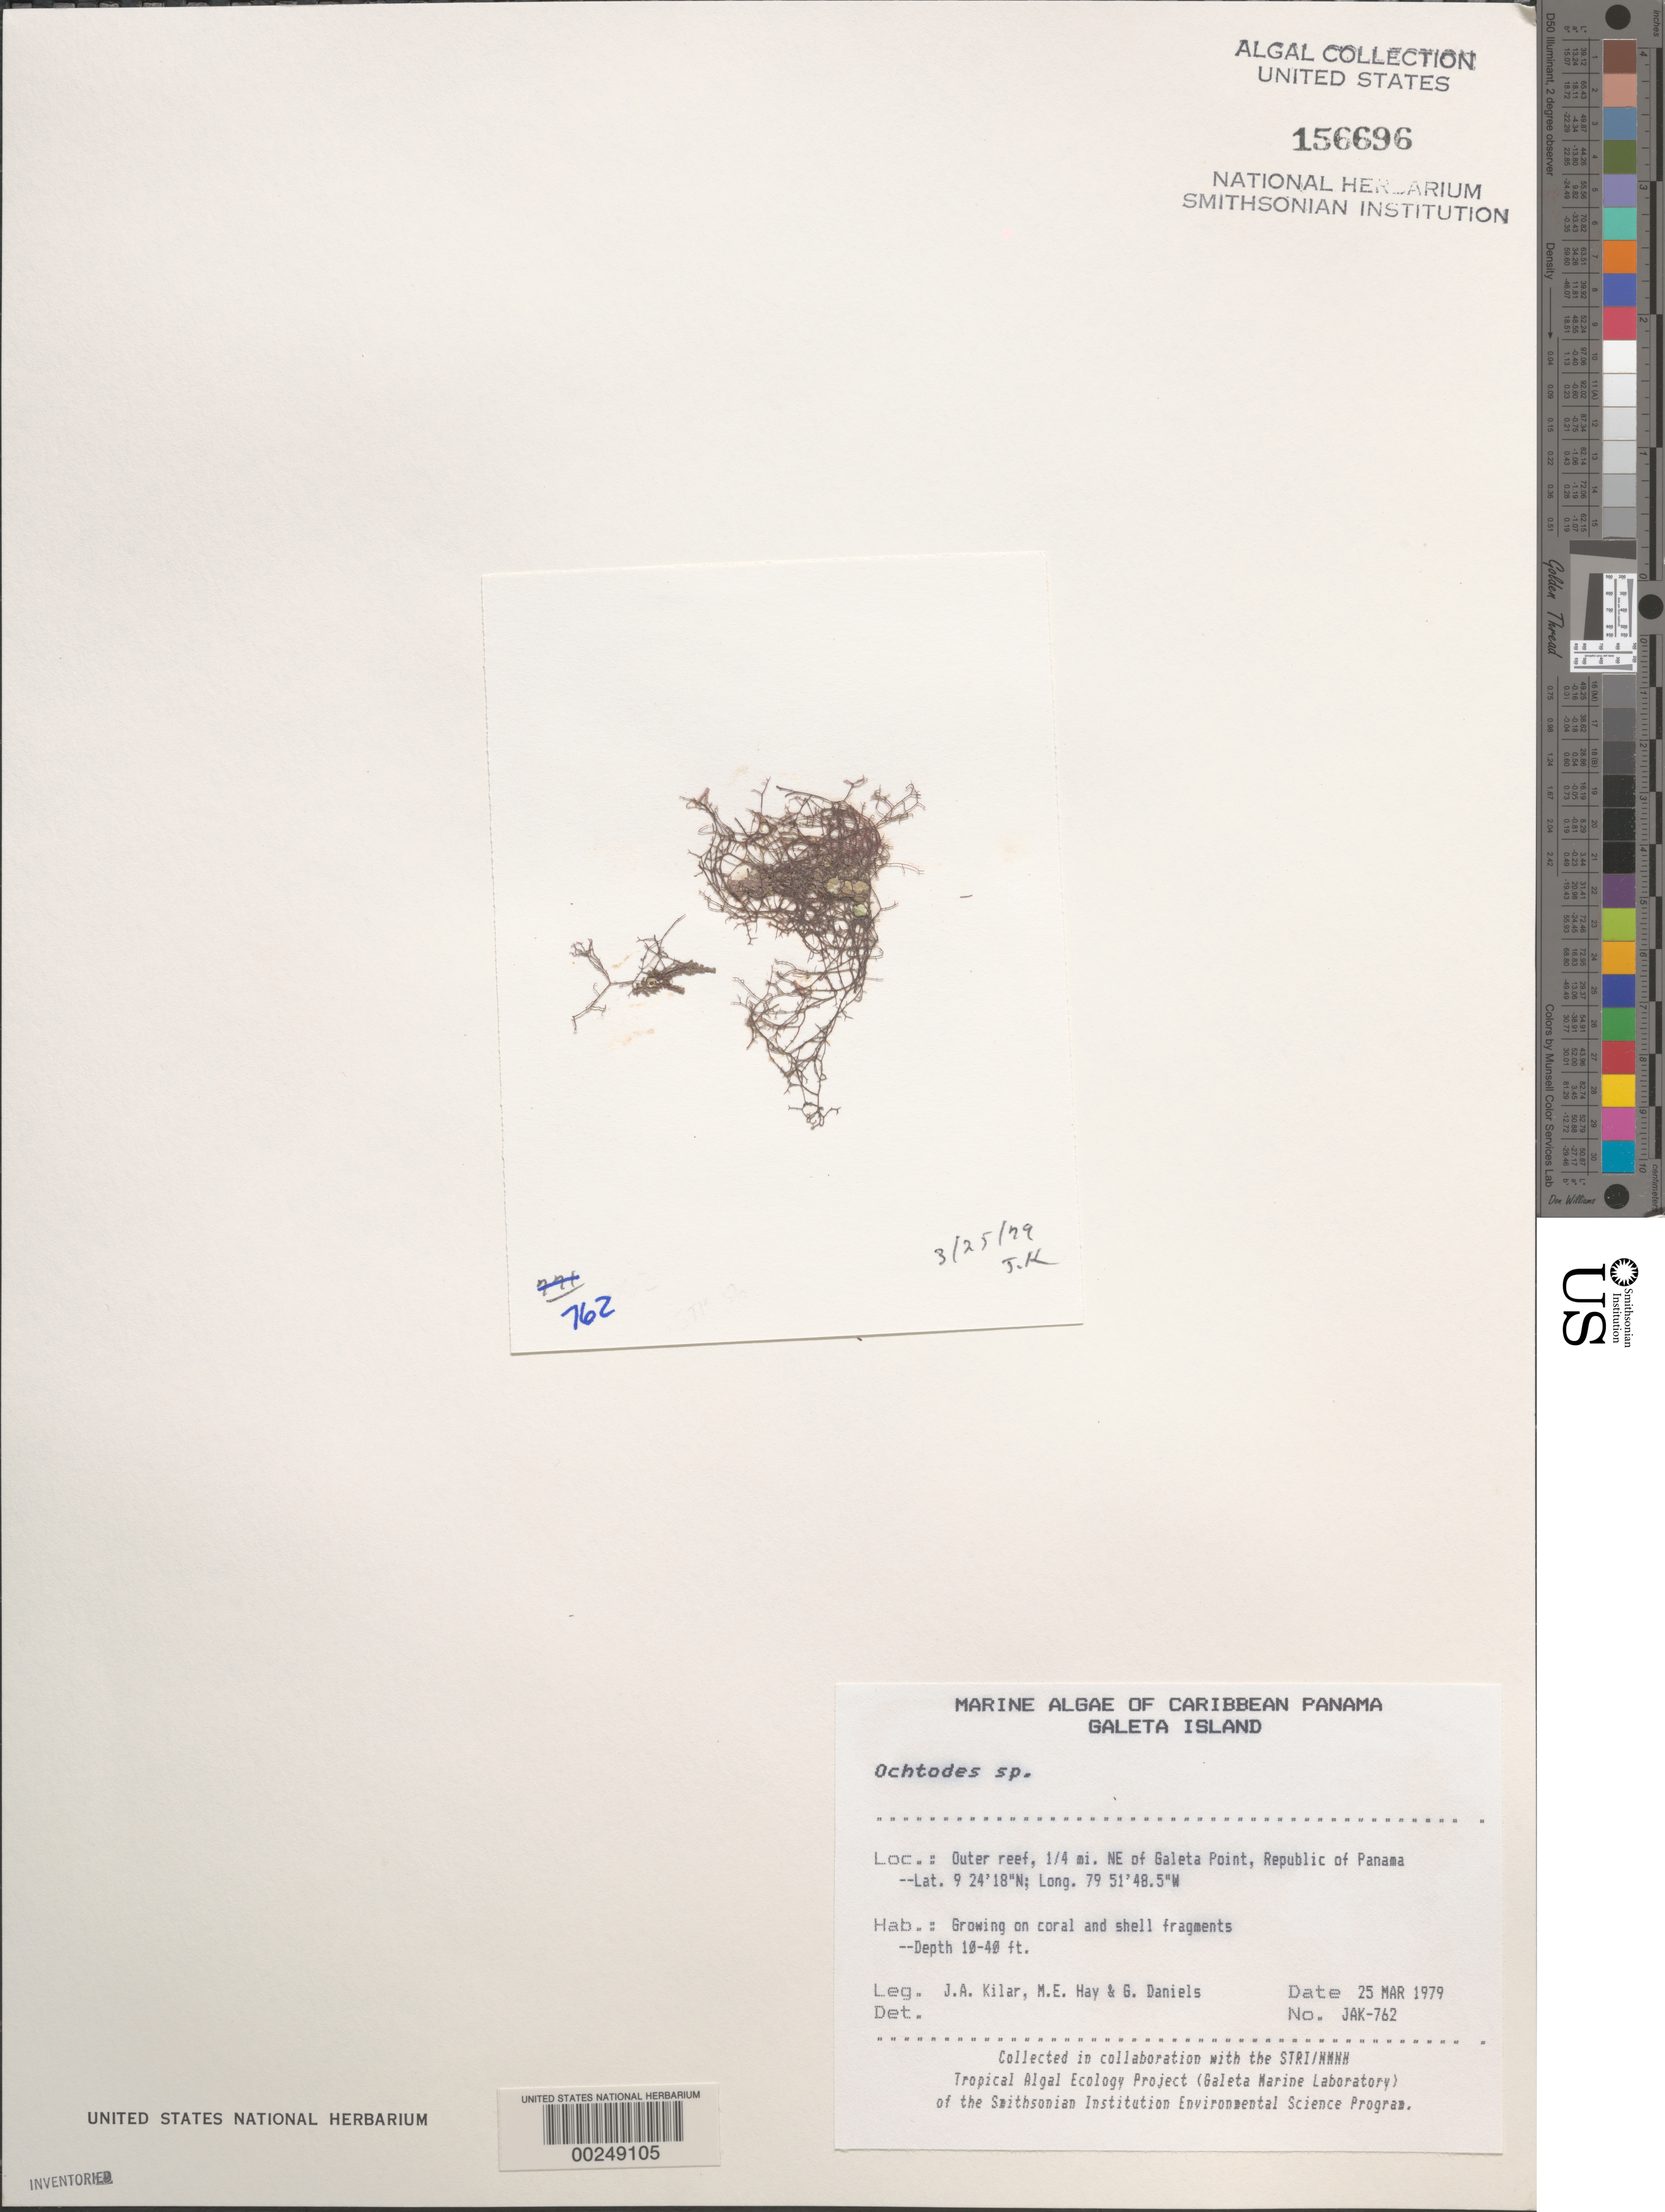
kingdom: Plantae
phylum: Rhodophyta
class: Florideophyceae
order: Gigartinales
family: Rhizophyllidaceae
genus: Ochtodes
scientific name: Ochtodes sp.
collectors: J. A. Kilar, M. E. Hay & G. S. Daniels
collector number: JAK-762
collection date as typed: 25 Mar 1979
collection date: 1979-03-25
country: Panama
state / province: Colón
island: Galeta Island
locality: Reef 1/4th mile northeast of Galeta Point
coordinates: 9 24'18"N, 79 51'48.5"W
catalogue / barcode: US 156696